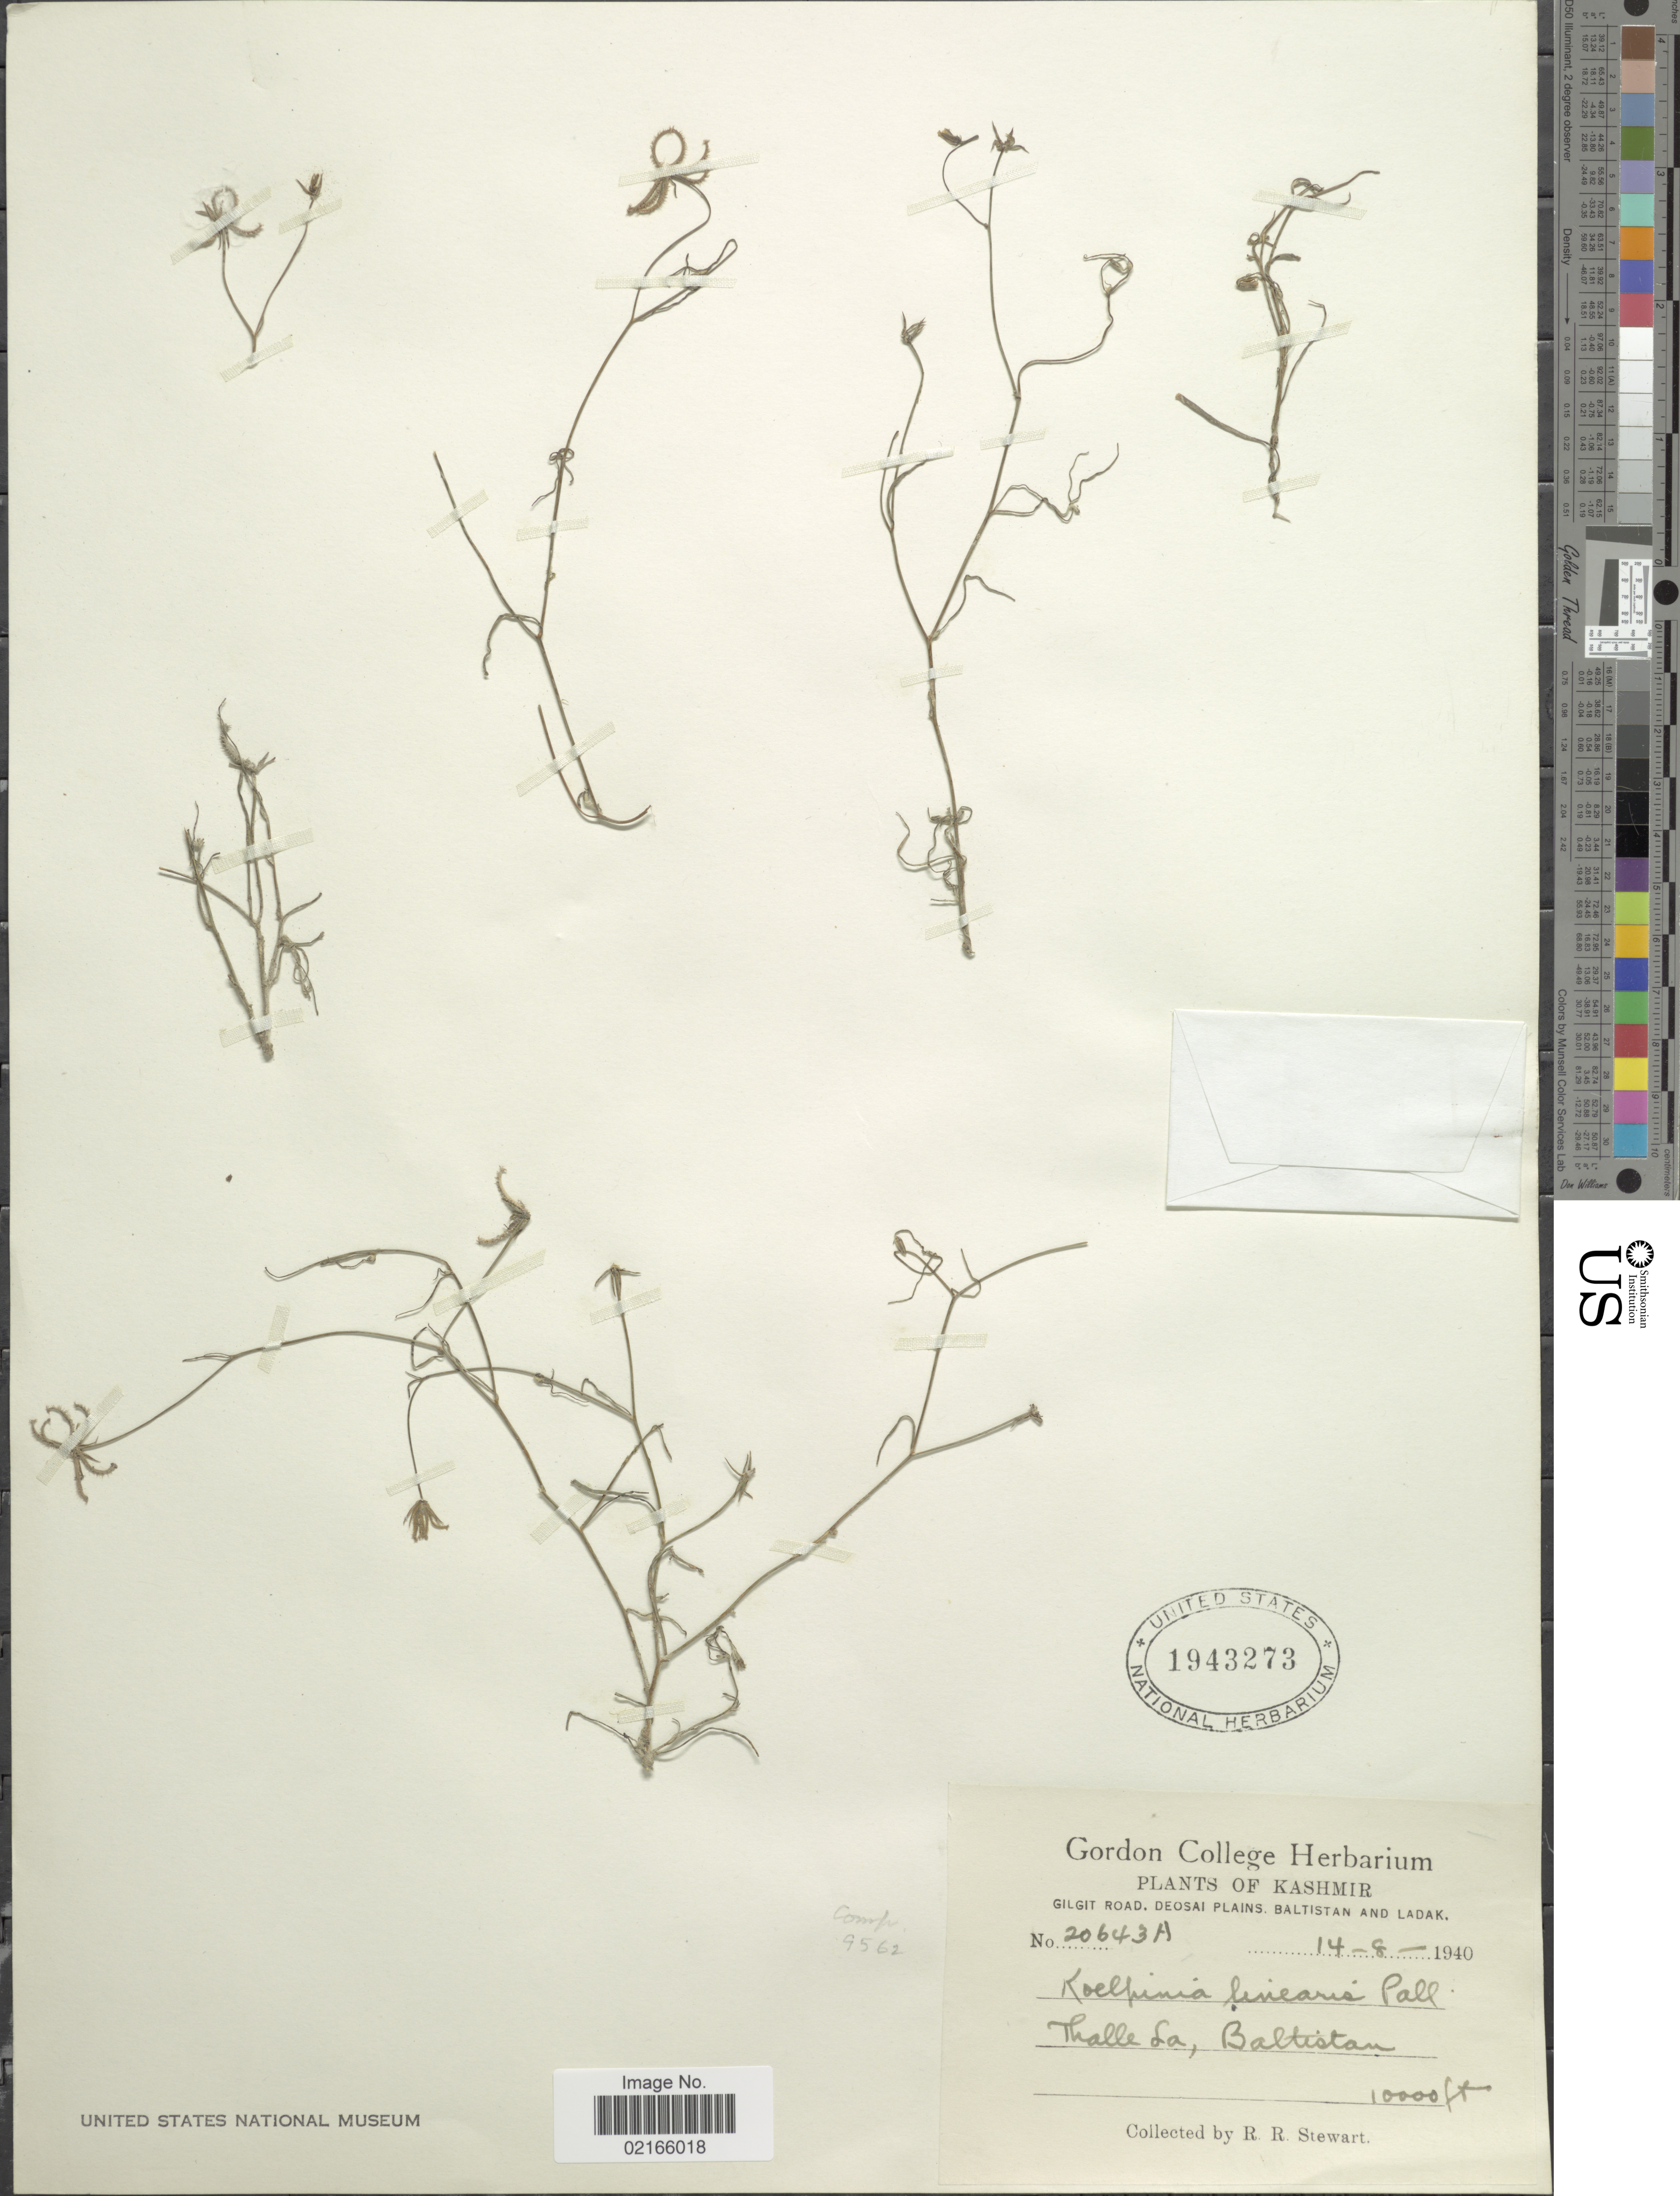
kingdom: Plantae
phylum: Tracheophyta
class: Magnoliopsida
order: Asterales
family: Asteraceae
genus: Koelpinia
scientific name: Koelpinia linearis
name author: Pall.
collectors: R. R. Stewart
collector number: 206431A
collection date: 1940-08-14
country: Pakistan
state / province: Gilgit-Baltistan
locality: Kashmir, Gilgit Road, Deosai Plains, Baltistan and Ladak, Thalle La, Baltistan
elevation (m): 3048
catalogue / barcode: US 1943273